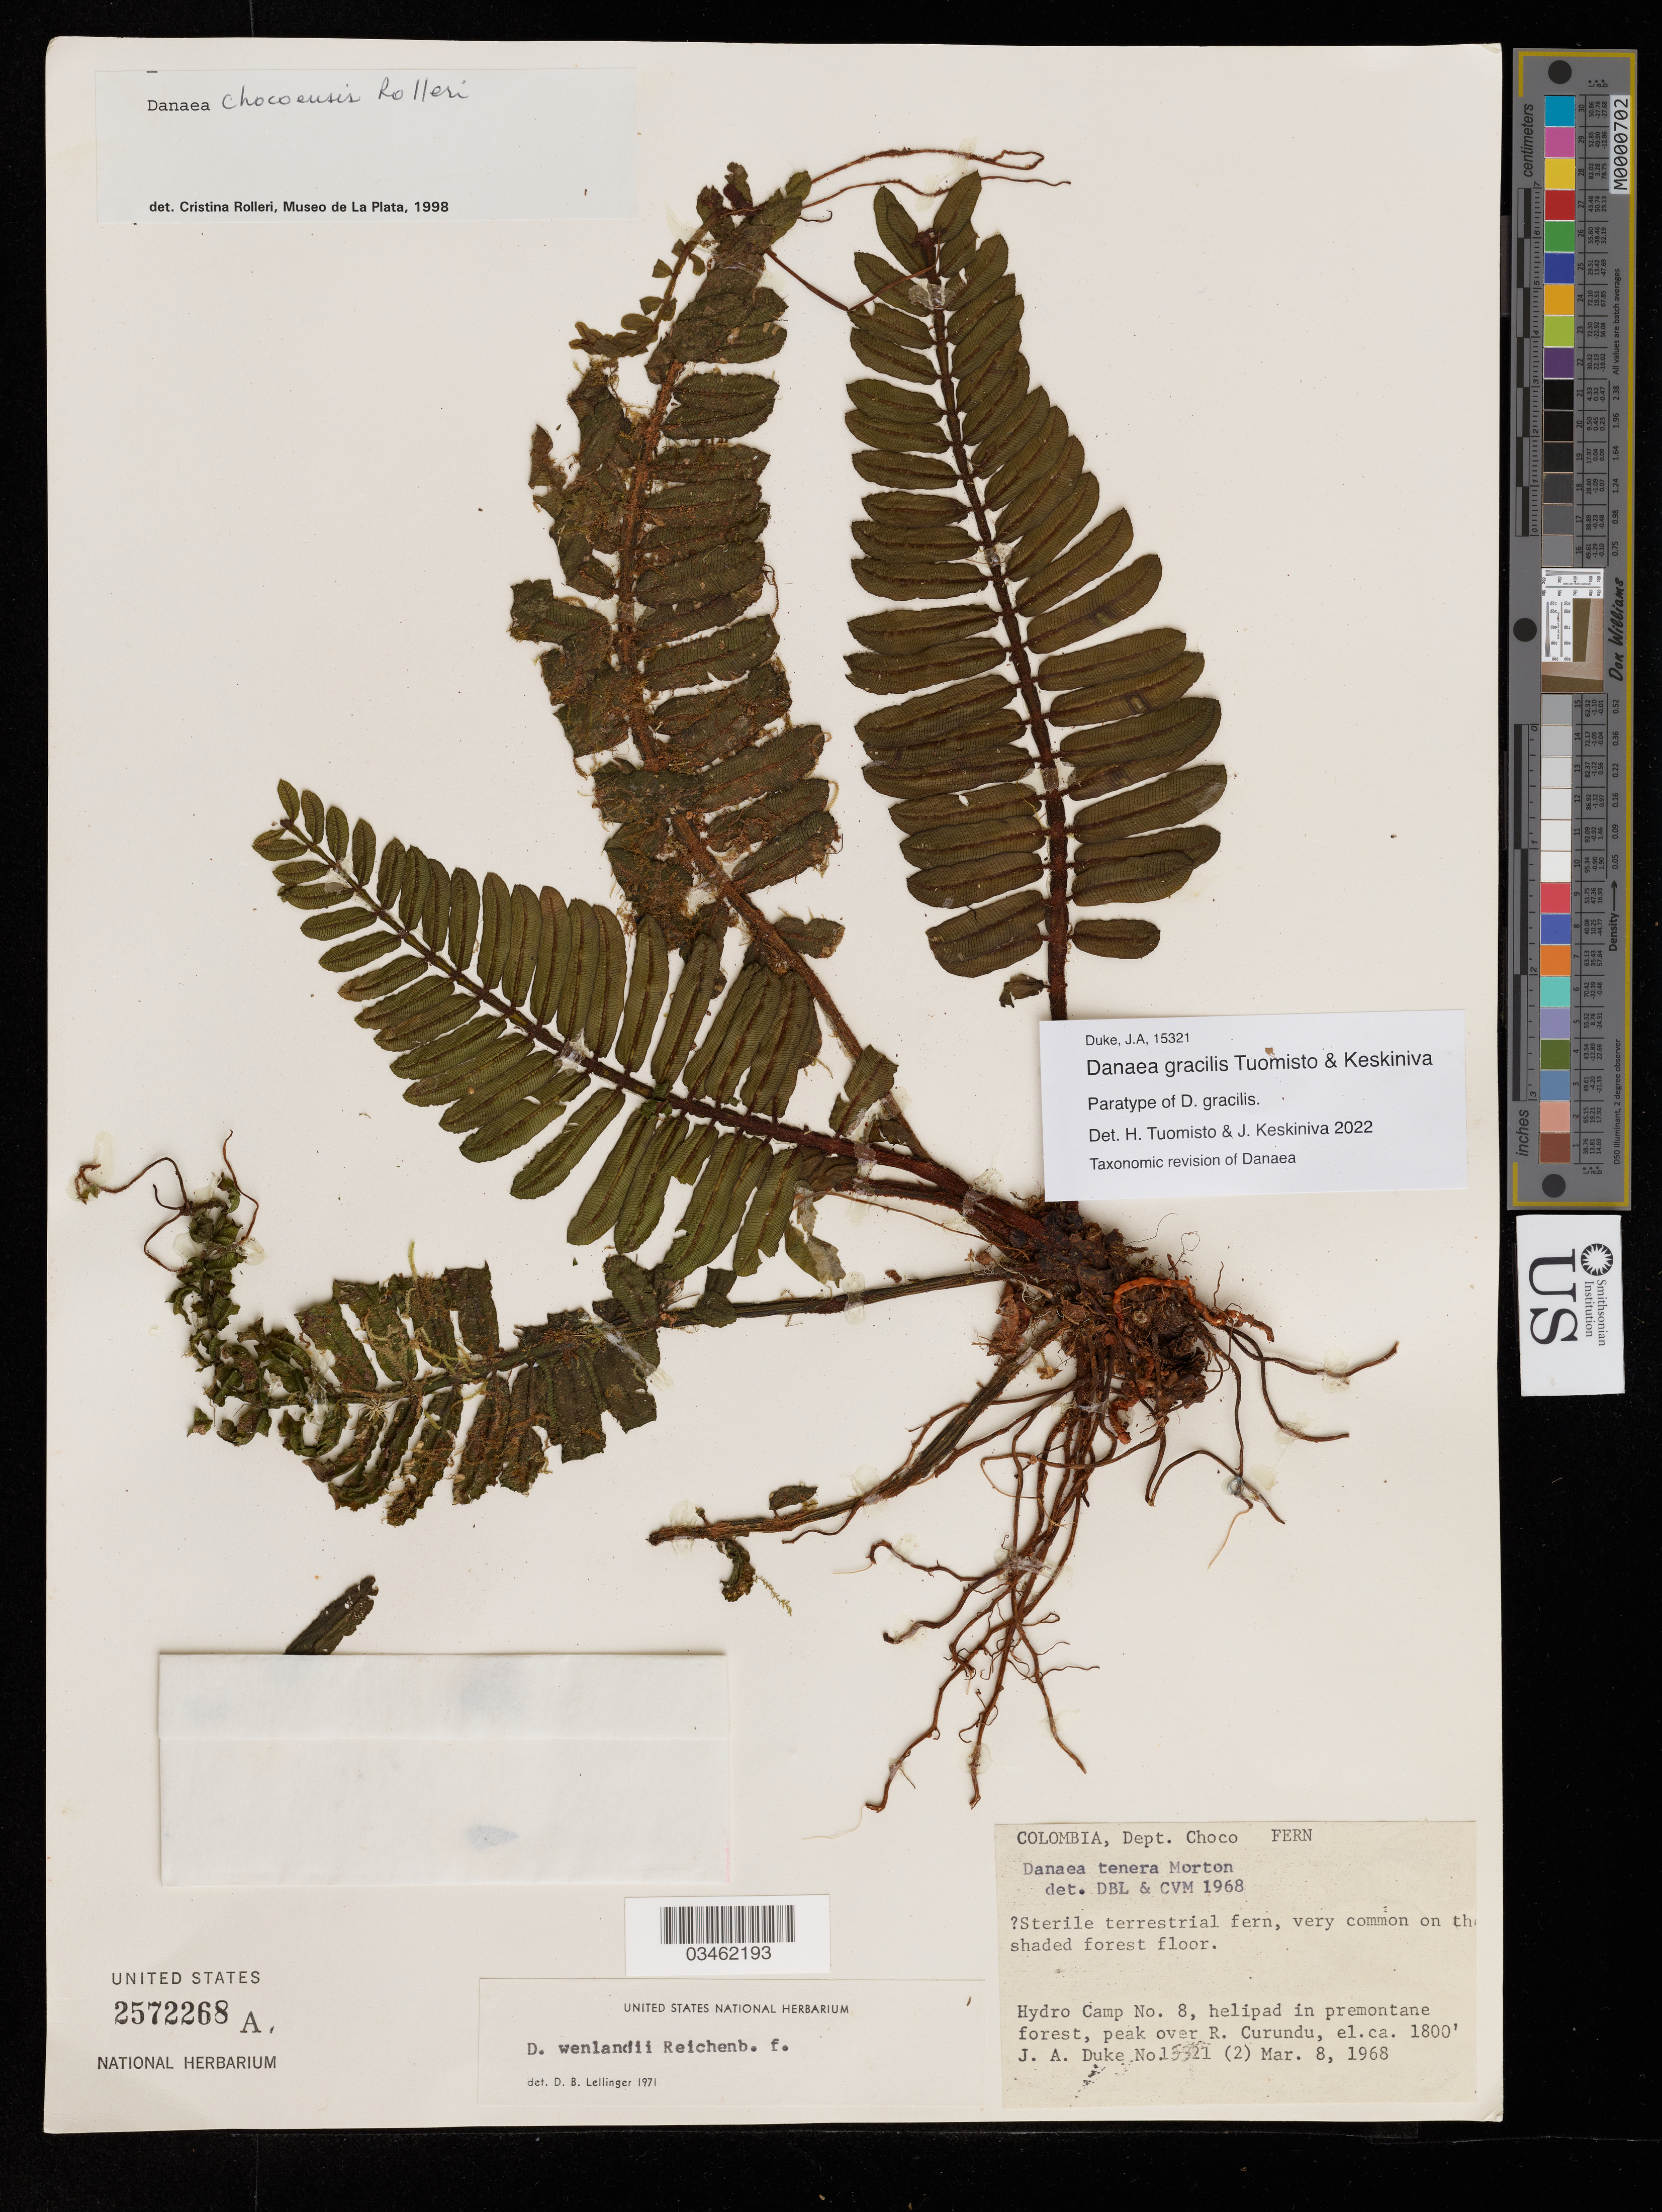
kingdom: Plantae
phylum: Tracheophyta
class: Polypodiopsida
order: Marattiales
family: Marattiaceae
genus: Danaea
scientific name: Danaea gracilis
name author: Tuomisto & Keskiniva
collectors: J. A. Duke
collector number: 15321 (2)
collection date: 1968-03-08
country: Colombia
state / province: Chocó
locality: Dept. Choco. Hydro Camp No. 8, helipad in premontane forest, peak over R. Curundu.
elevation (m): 549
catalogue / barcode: US 2572268